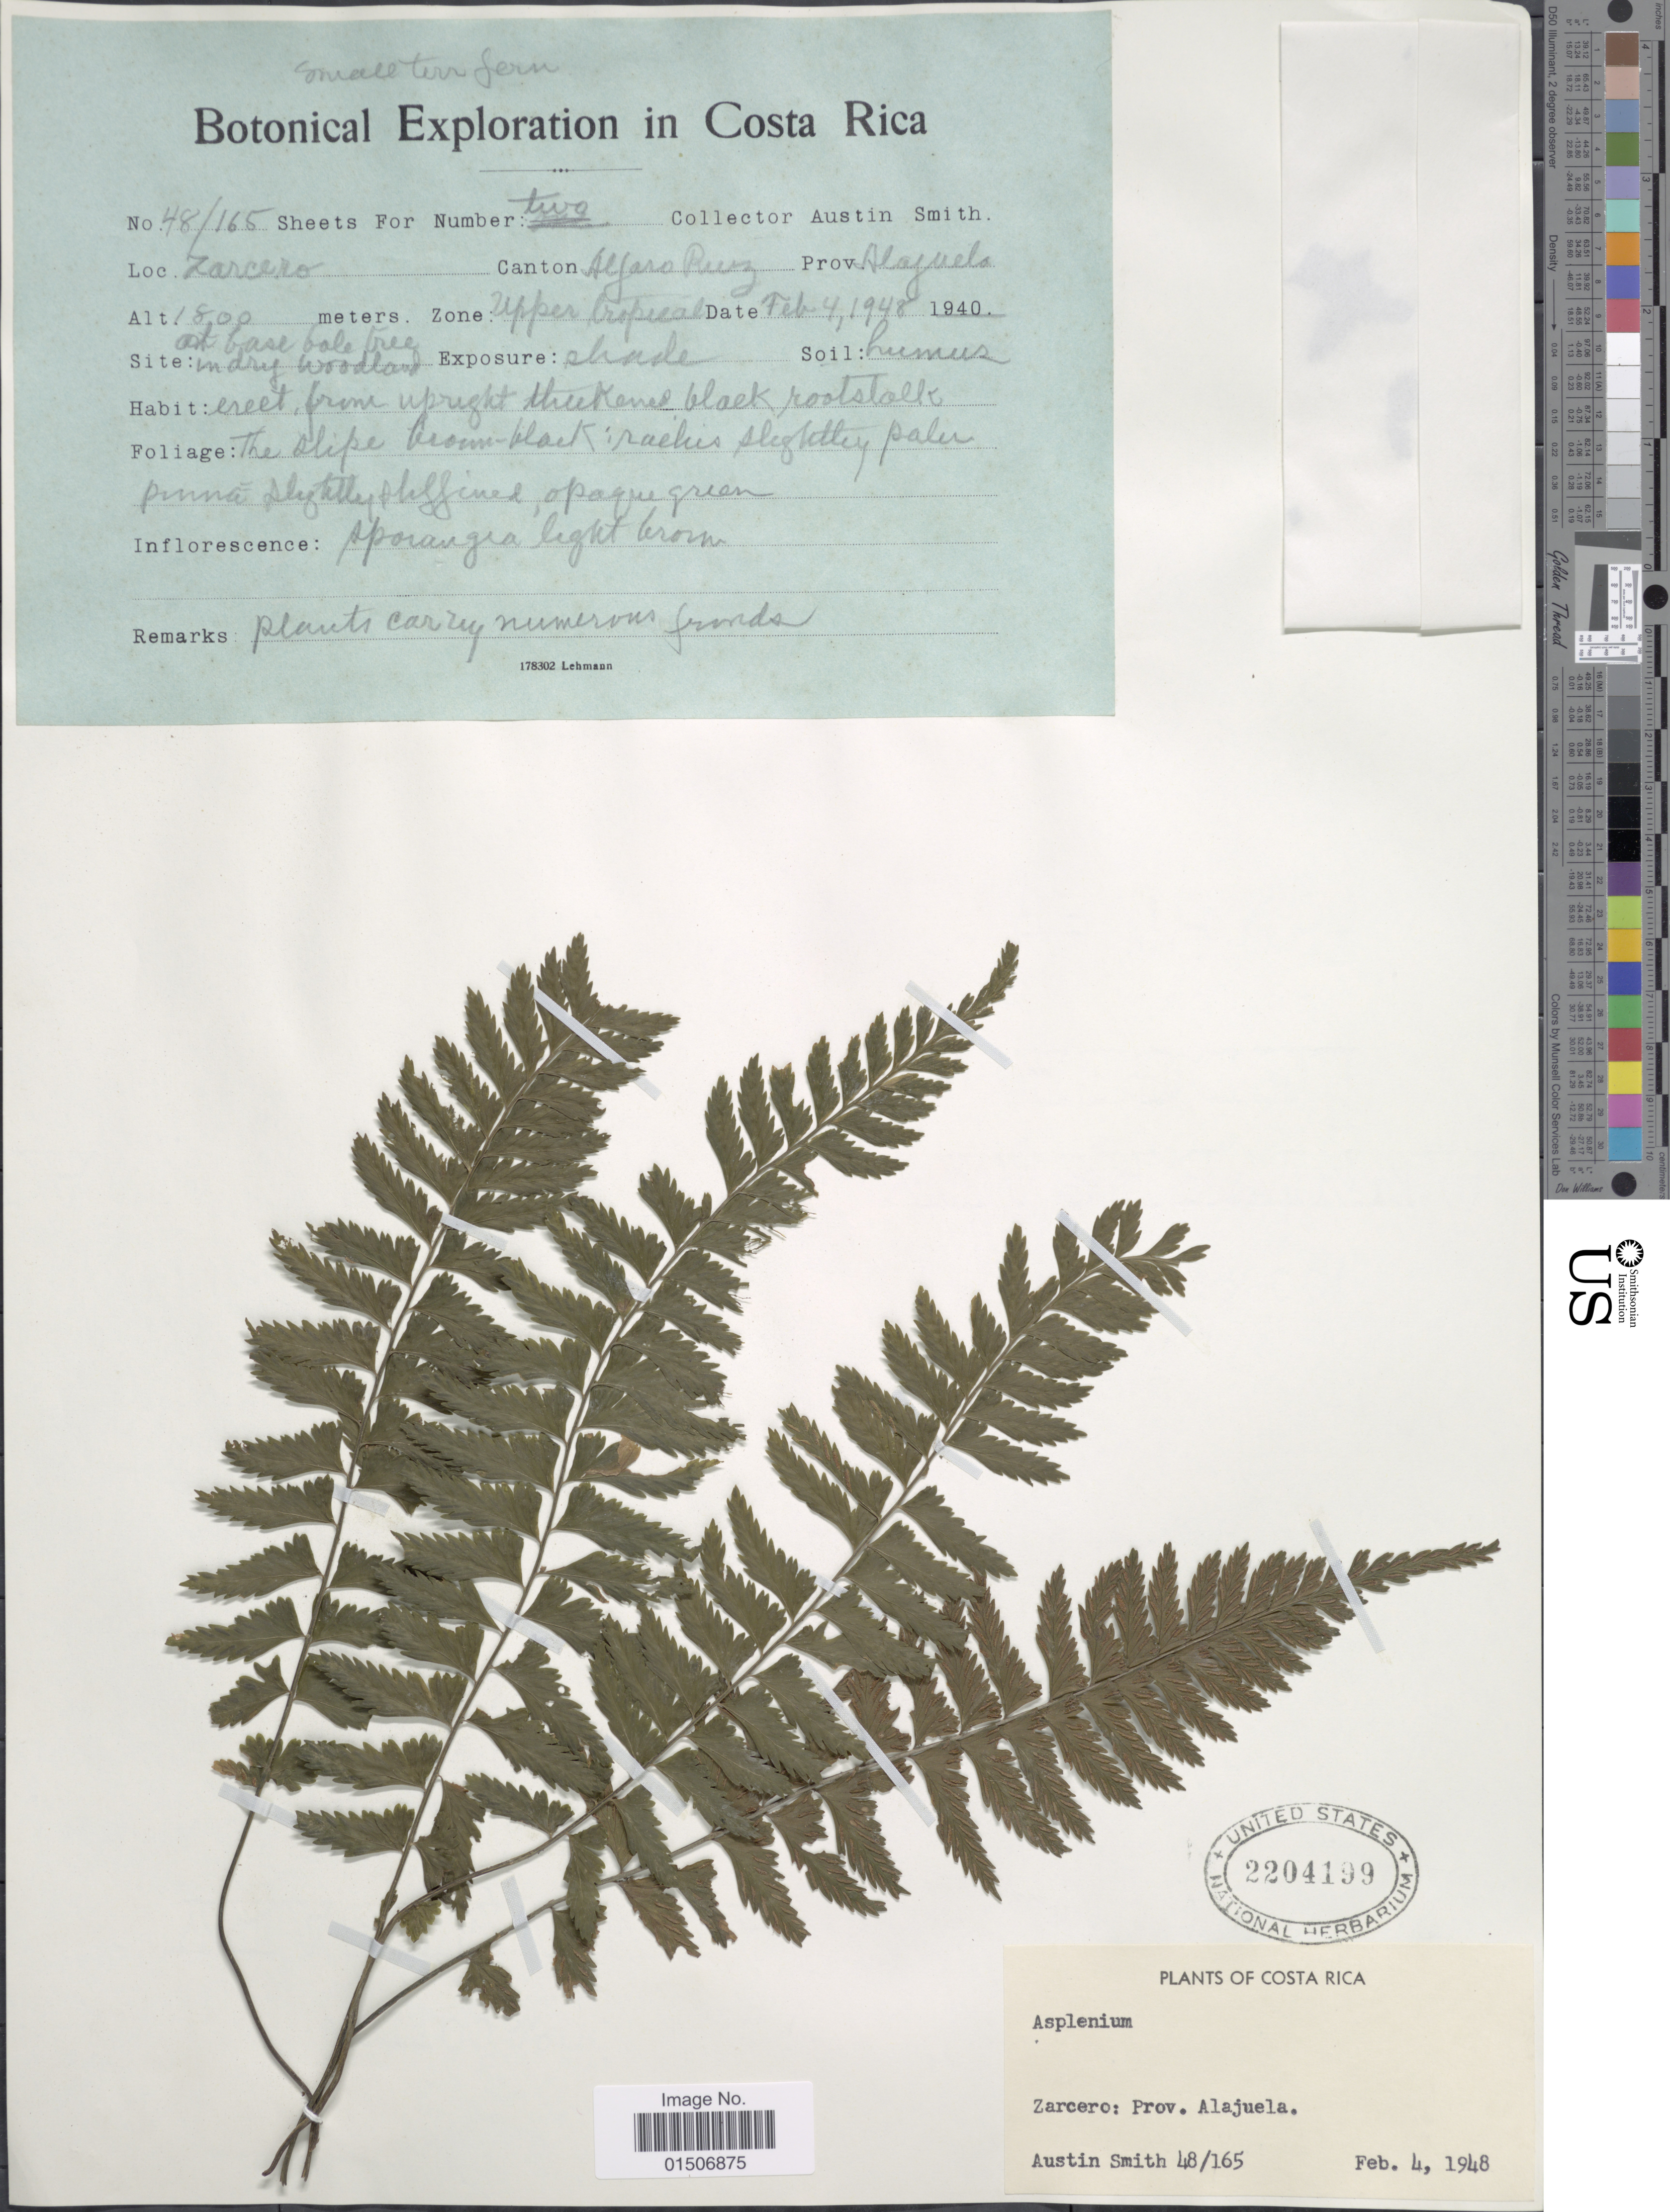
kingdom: Plantae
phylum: Tracheophyta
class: Polypodiopsida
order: Polypodiales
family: Aspleniaceae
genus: Asplenium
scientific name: Asplenium miradorense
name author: Liebm.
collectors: Aust P. Smith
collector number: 48/165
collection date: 1948-02-04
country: Costa Rica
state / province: Alajuela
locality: Zarcero, Canton Alfaro Ruiz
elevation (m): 1800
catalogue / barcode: US 2204199